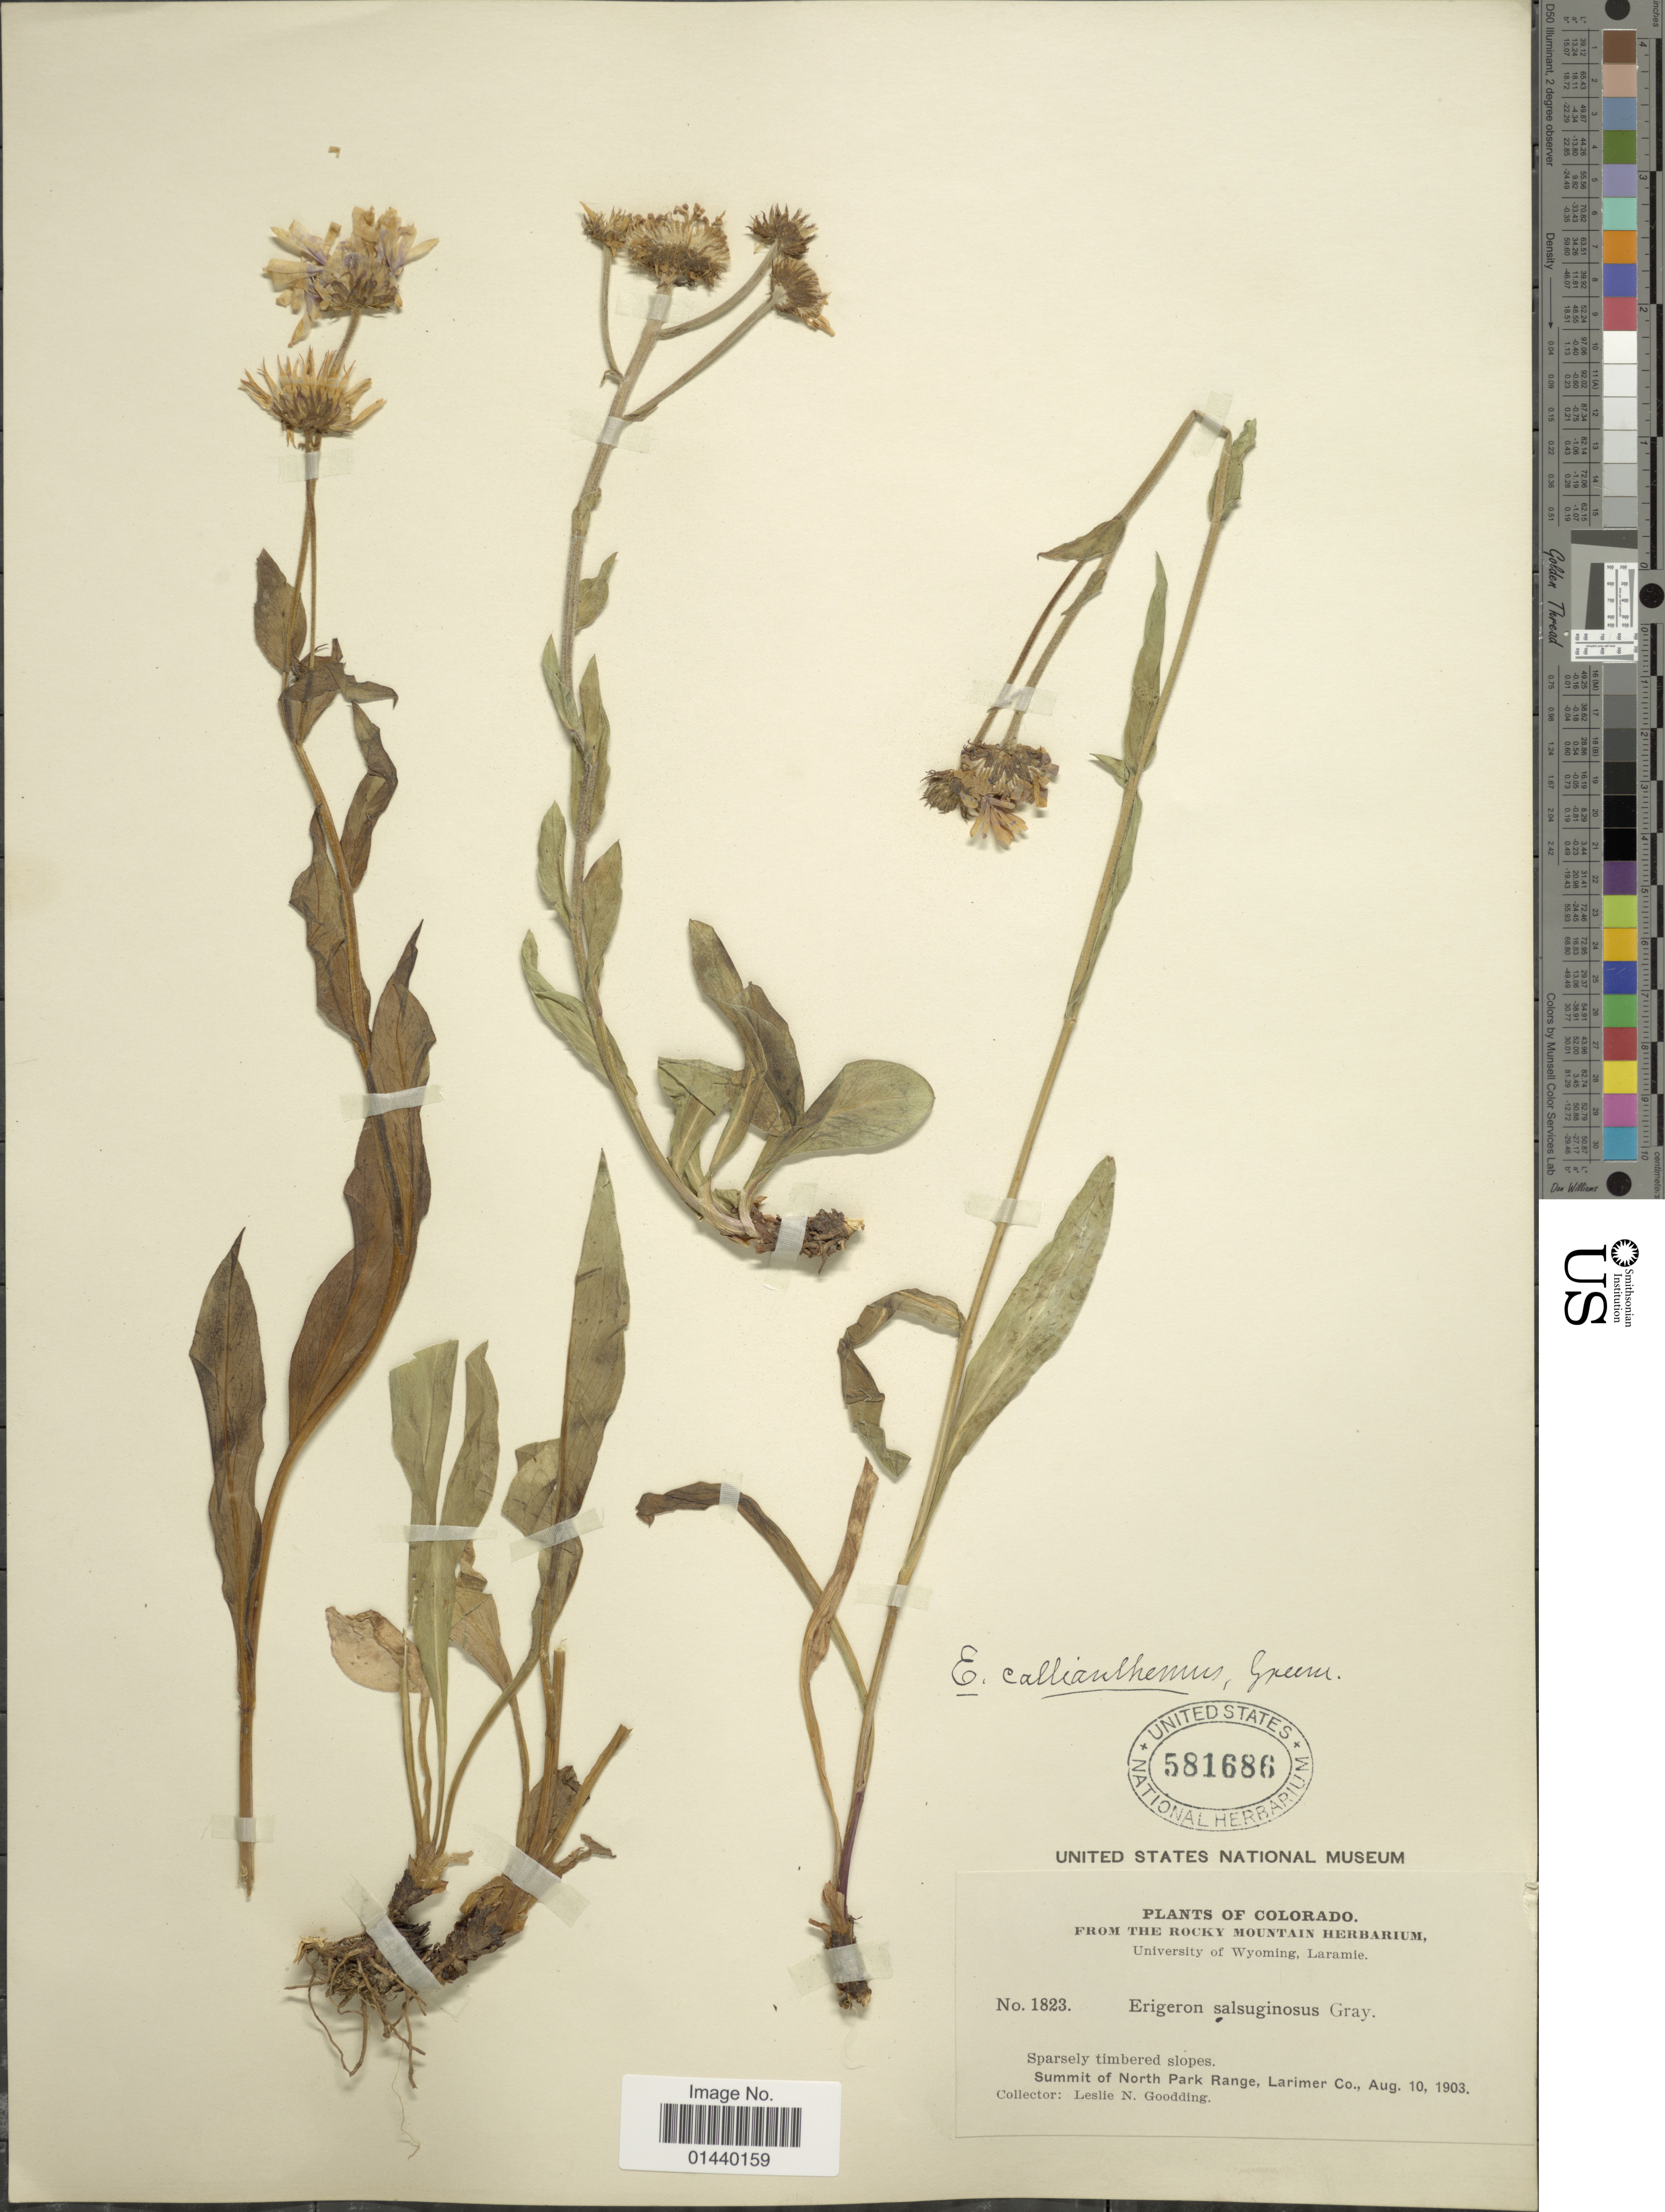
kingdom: Plantae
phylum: Tracheophyta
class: Magnoliopsida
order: Asterales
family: Asteraceae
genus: Erigeron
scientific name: Erigeron salsuginosus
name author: (Richardson ex R. Br.) A. Gray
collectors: L. N. Goodding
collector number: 1823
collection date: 1903-08-10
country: United States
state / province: Colorado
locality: Summit of North Park Range, Larimer Co.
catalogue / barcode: US 58686